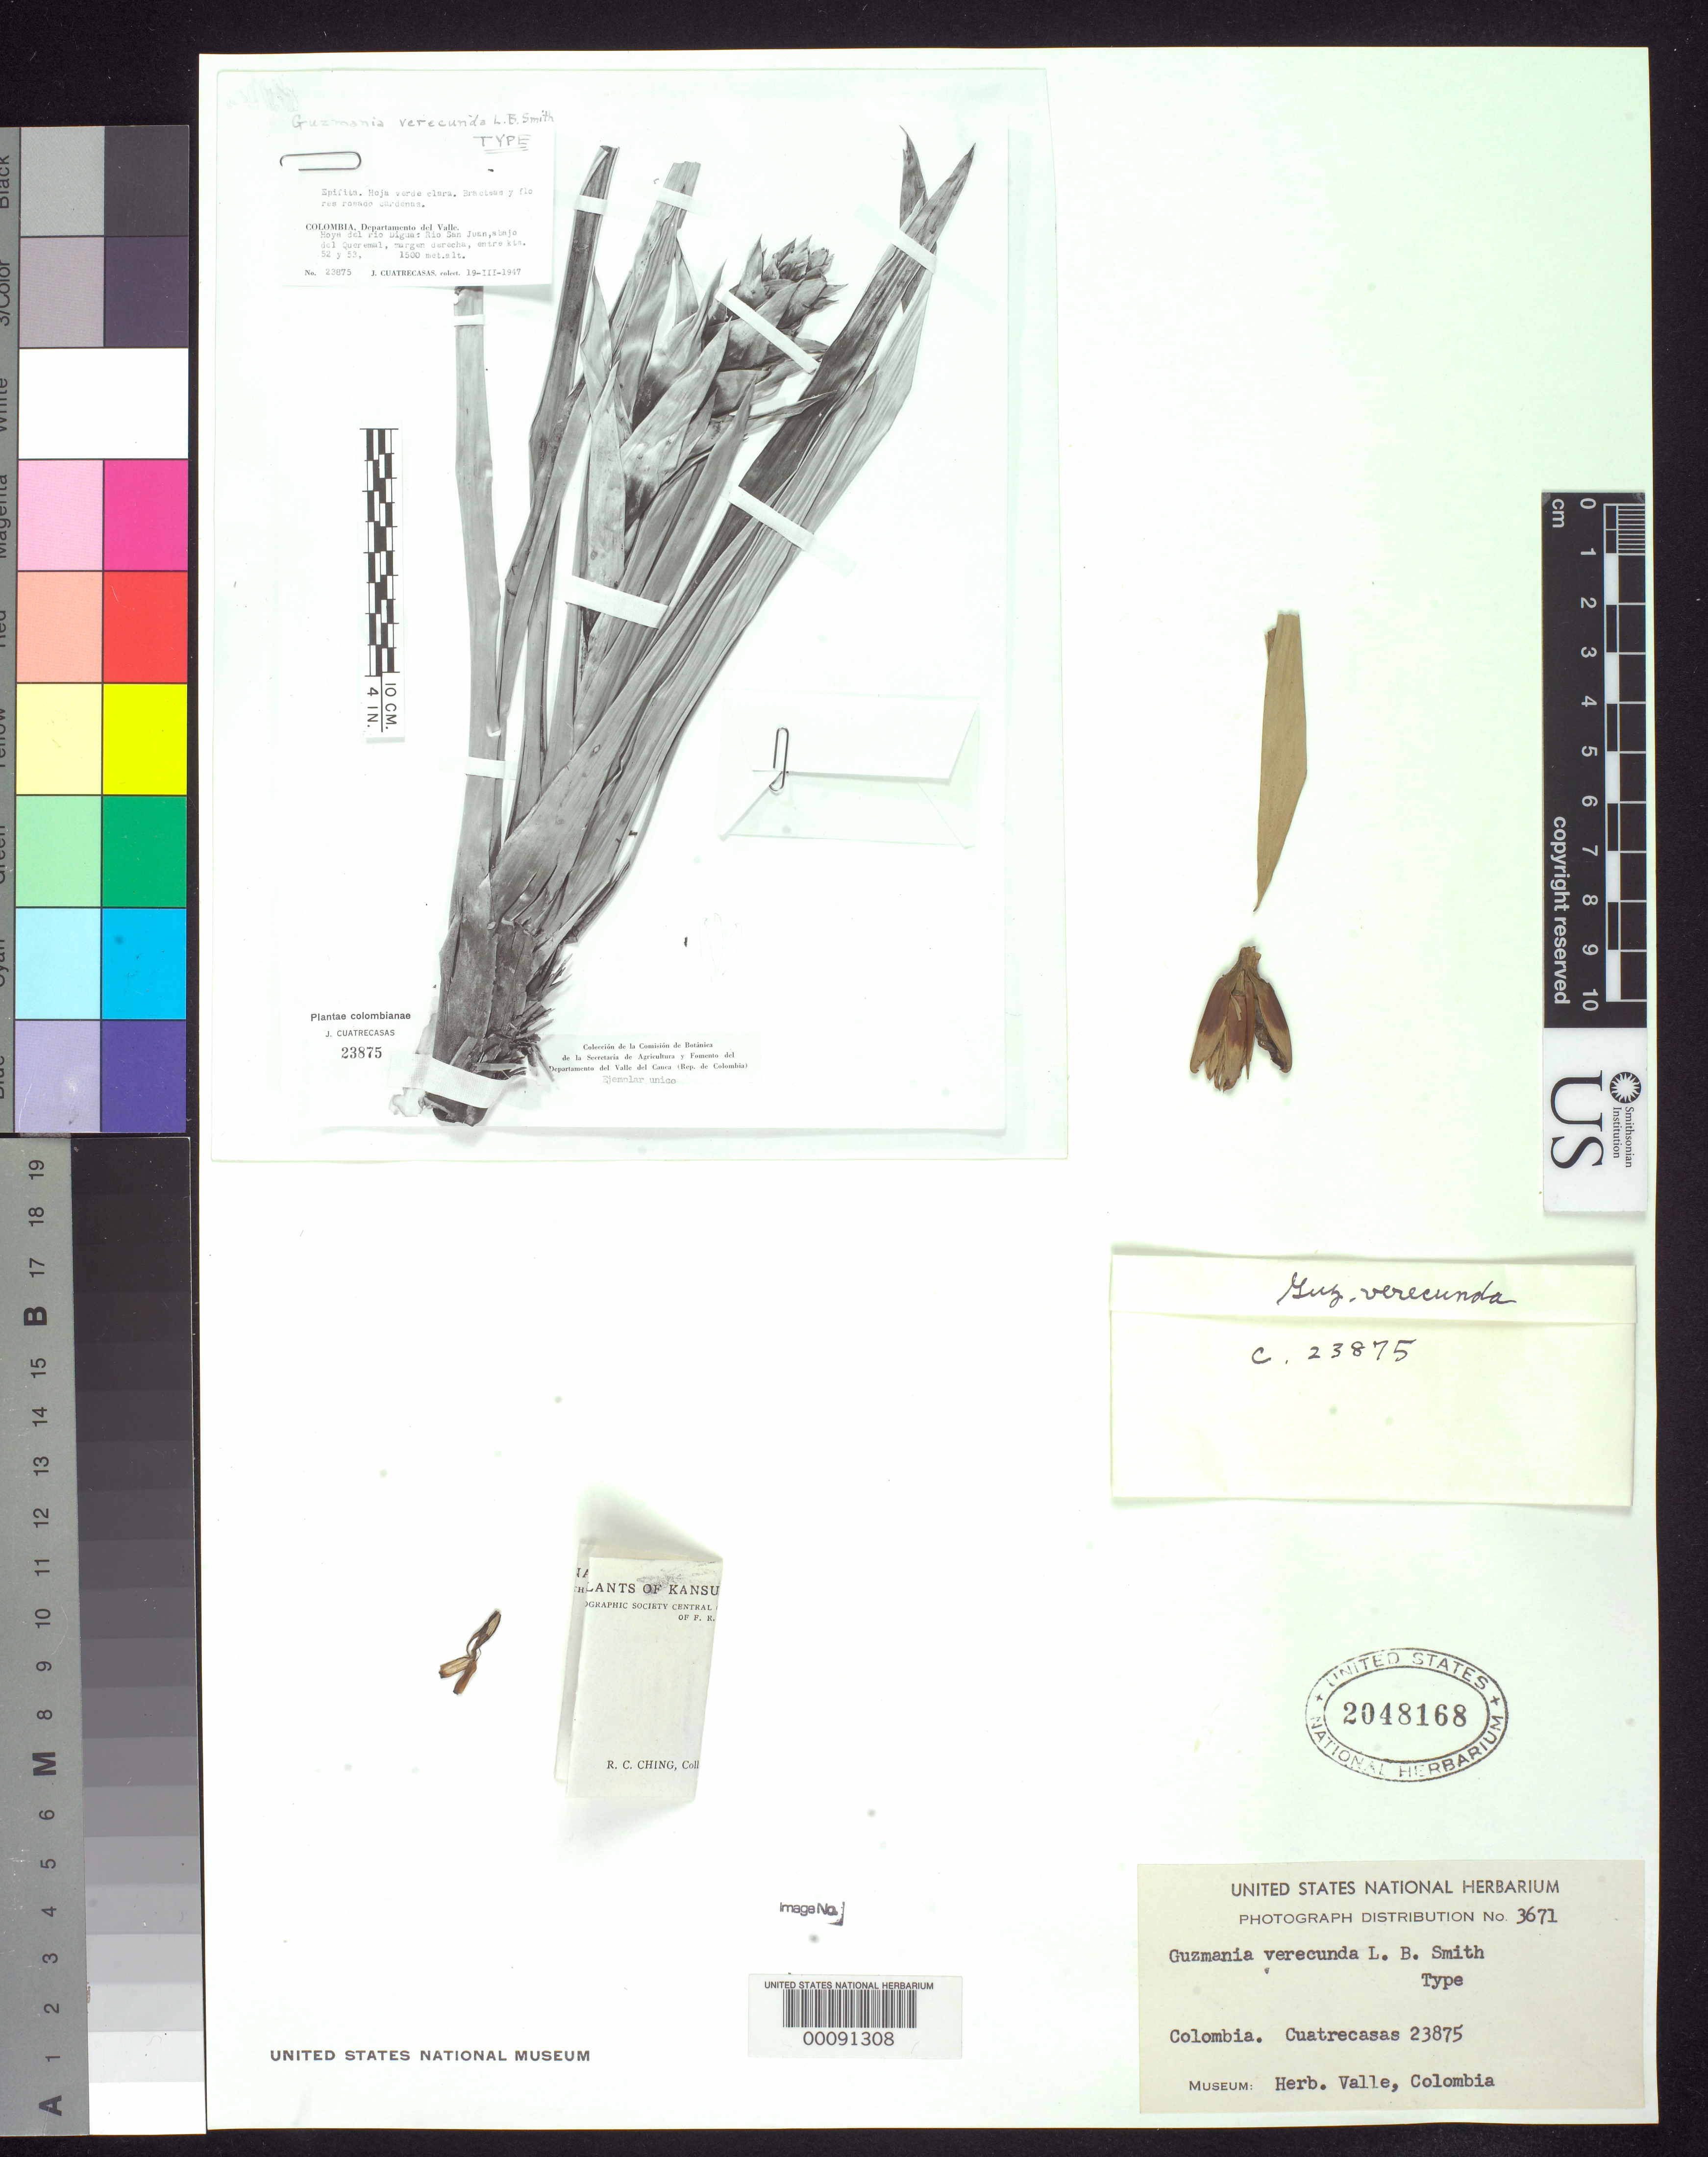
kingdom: Plantae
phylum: Tracheophyta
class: Liliopsida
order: Poales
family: Bromeliaceae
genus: Guzmania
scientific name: Guzmania verecunda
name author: L.B. Sm.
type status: Type Fragment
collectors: J. Cuatrecasas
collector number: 23875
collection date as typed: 19 Mar 1947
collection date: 1947-03-19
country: Colombia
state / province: Valle del Cauca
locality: Rio San Juan, below El Queremal, between km 52 & 53, Basin of Rio Digua.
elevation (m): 1500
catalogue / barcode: US 2048168